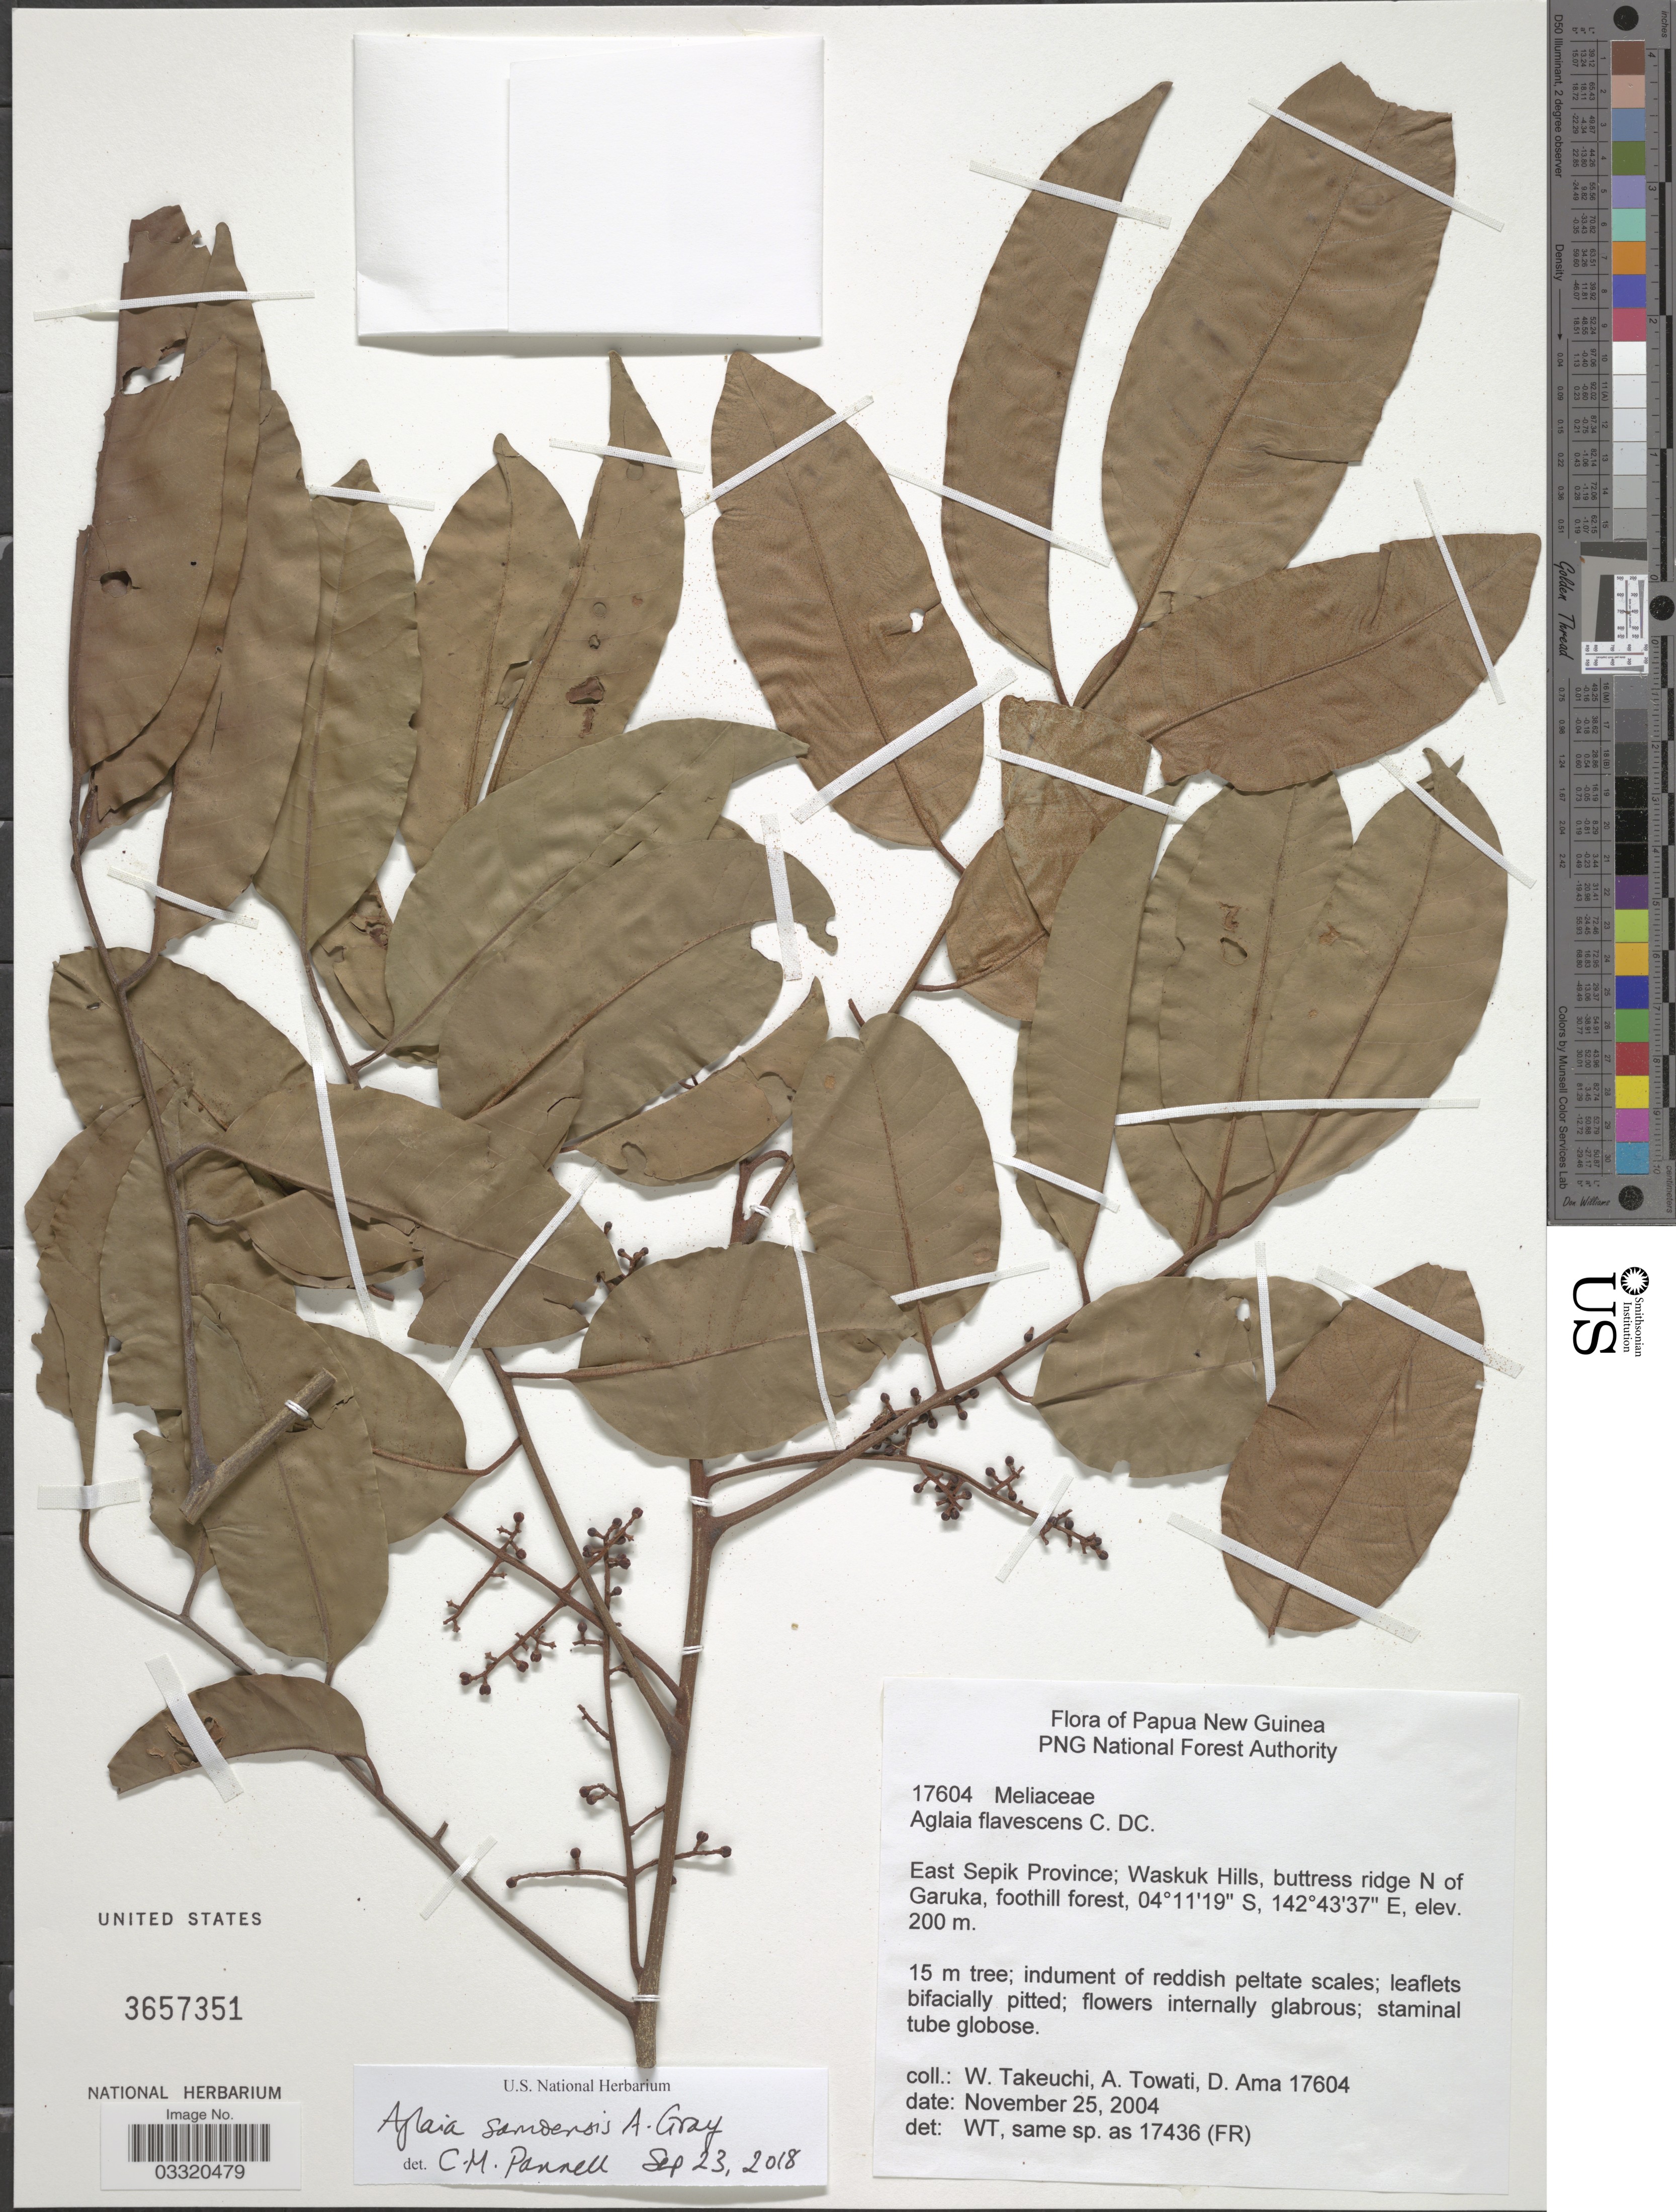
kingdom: Plantae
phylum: Tracheophyta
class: Magnoliopsida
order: Sapindales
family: Meliaceae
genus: Aglaia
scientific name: Aglaia samoensis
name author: A. Gray in Wilkes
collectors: W. Takeuchi, A. Towati & D. Ama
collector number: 17604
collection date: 2004-11-25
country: Papua New Guinea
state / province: East Sepik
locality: Papua New Guinea. Waskuk Hills, buttress ridge N of Garuka.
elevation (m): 200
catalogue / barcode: US 3657351